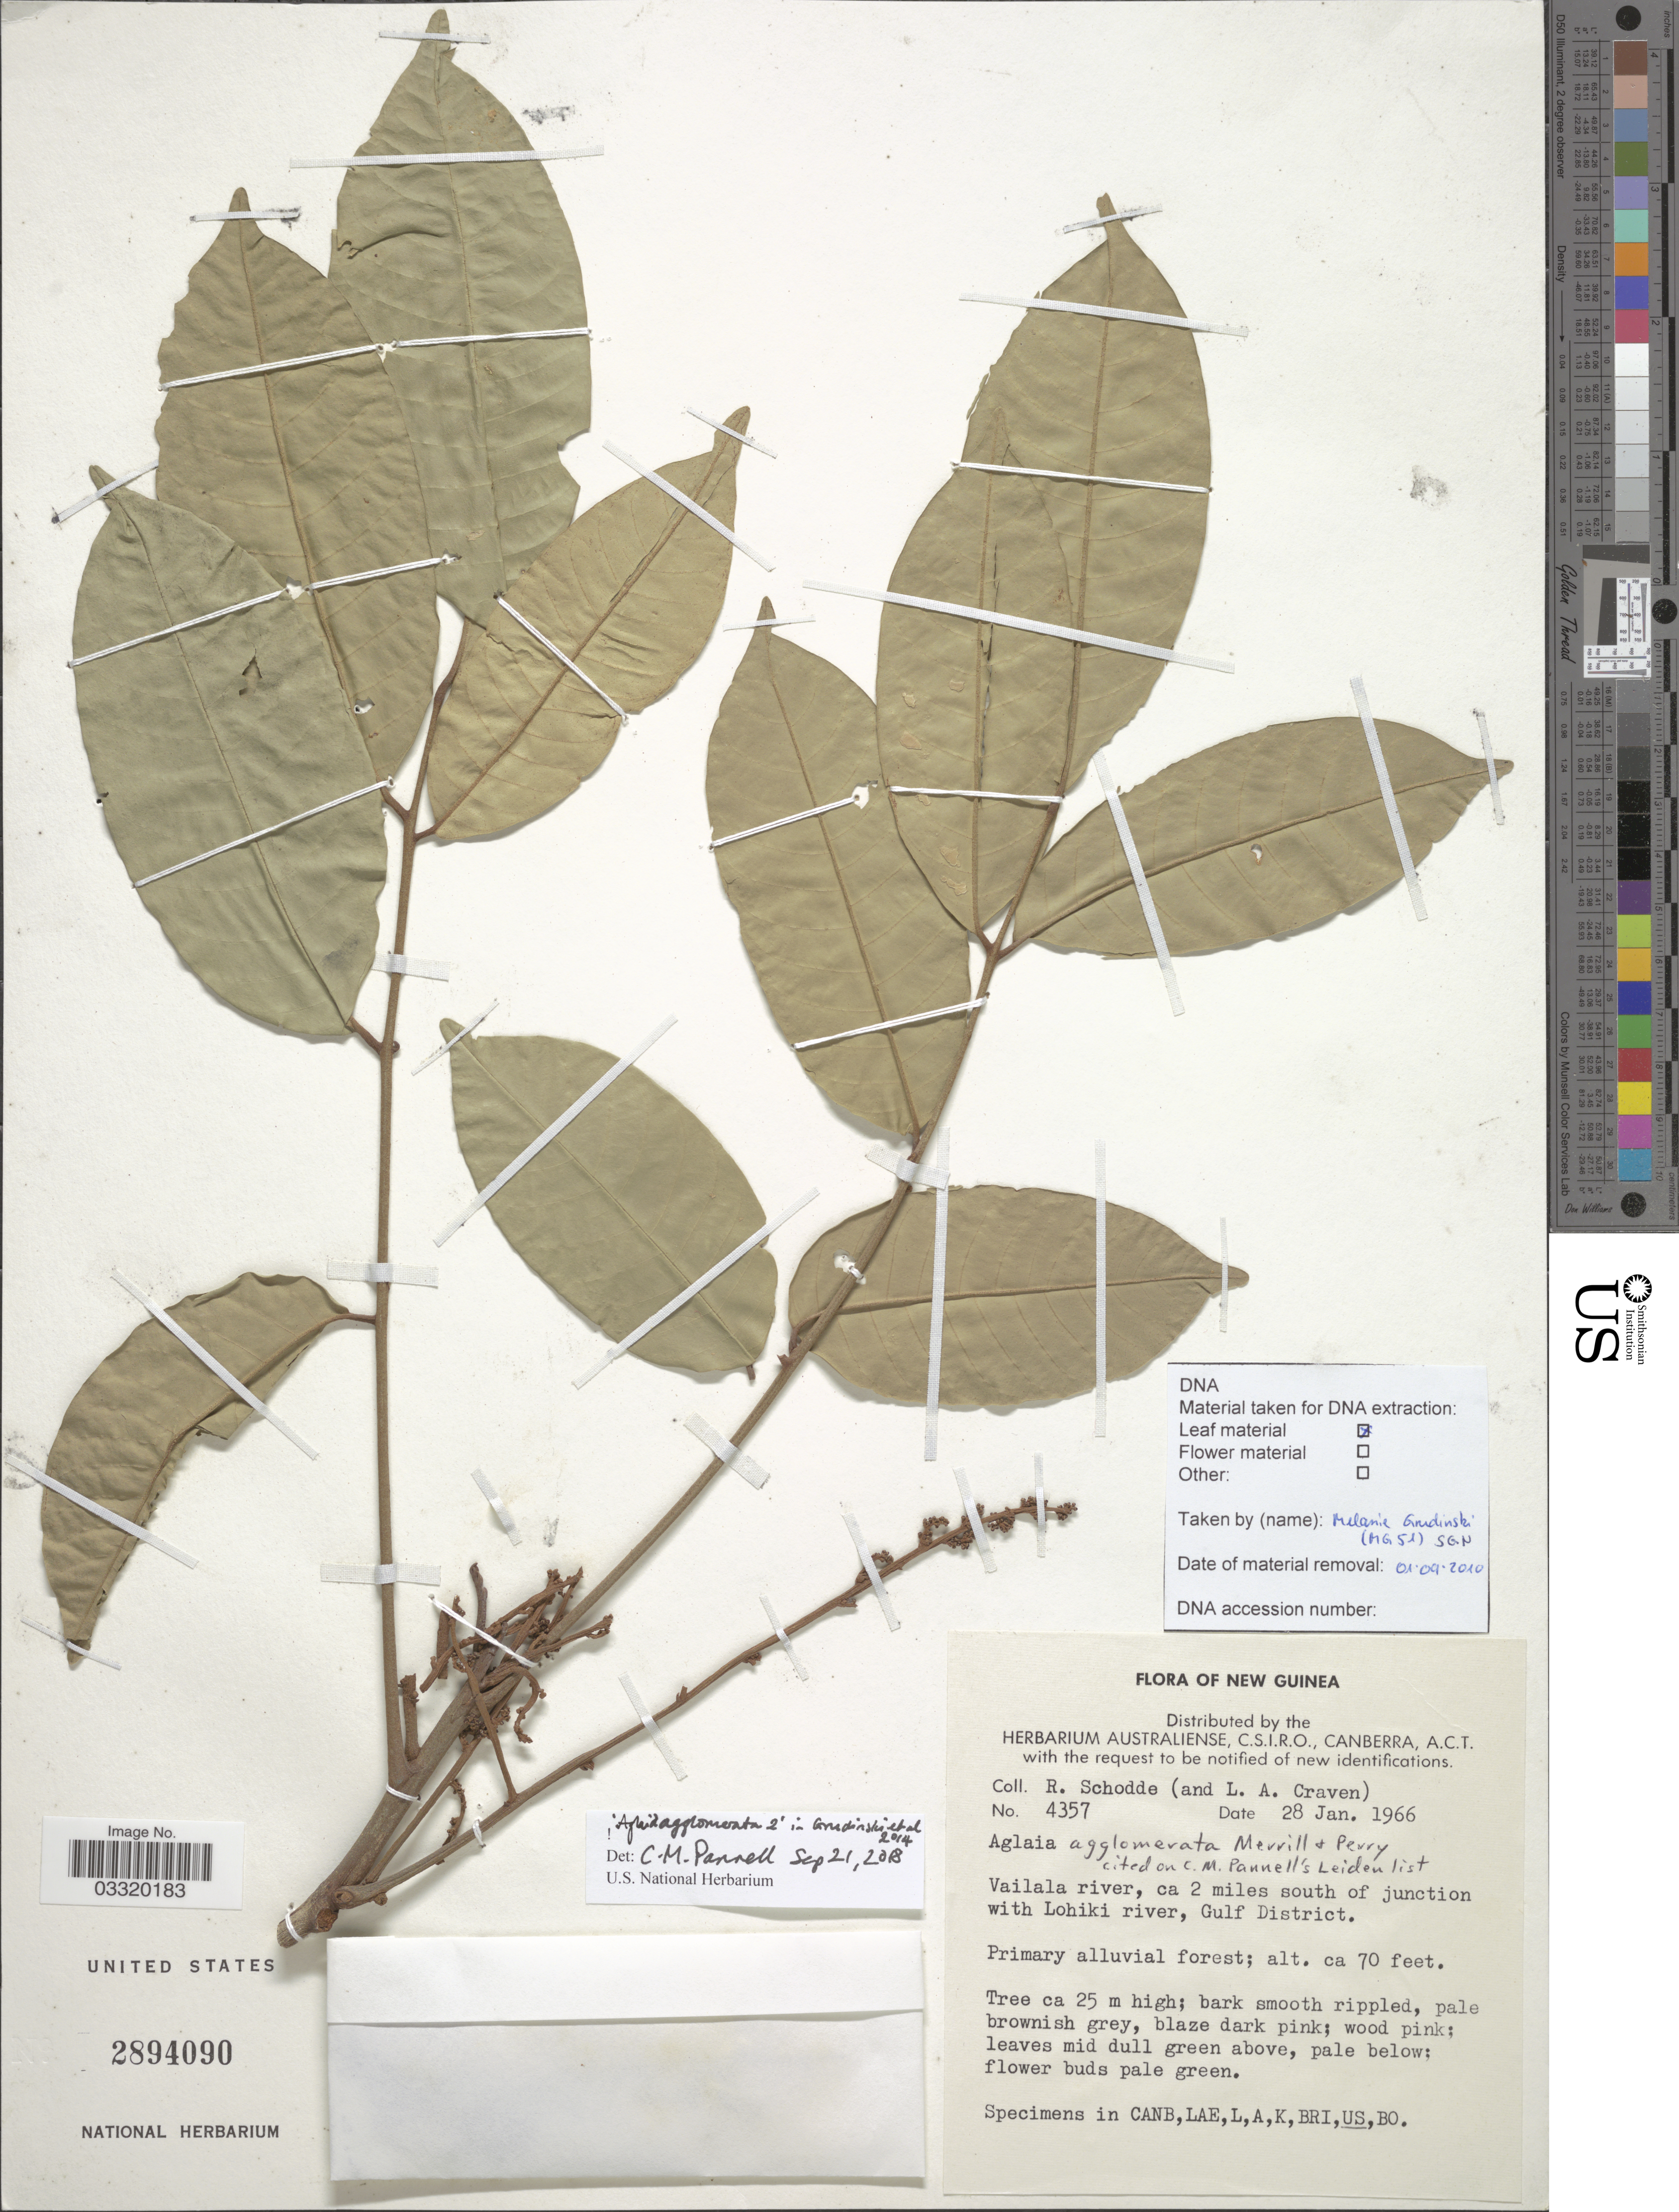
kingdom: Plantae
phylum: Tracheophyta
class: Magnoliopsida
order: Sapindales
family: Meliaceae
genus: Aglaia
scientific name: Aglaia agglomerata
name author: Merr. & L.M. Perry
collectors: R. Schodde & L. A. Craven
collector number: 4357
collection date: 1966-01-28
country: Papua New Guinea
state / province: Gulf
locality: New Guinea. Vailala river, ca 2 miles south of junction with Lohiki river, Gulf District.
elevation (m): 21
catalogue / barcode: US 2894090